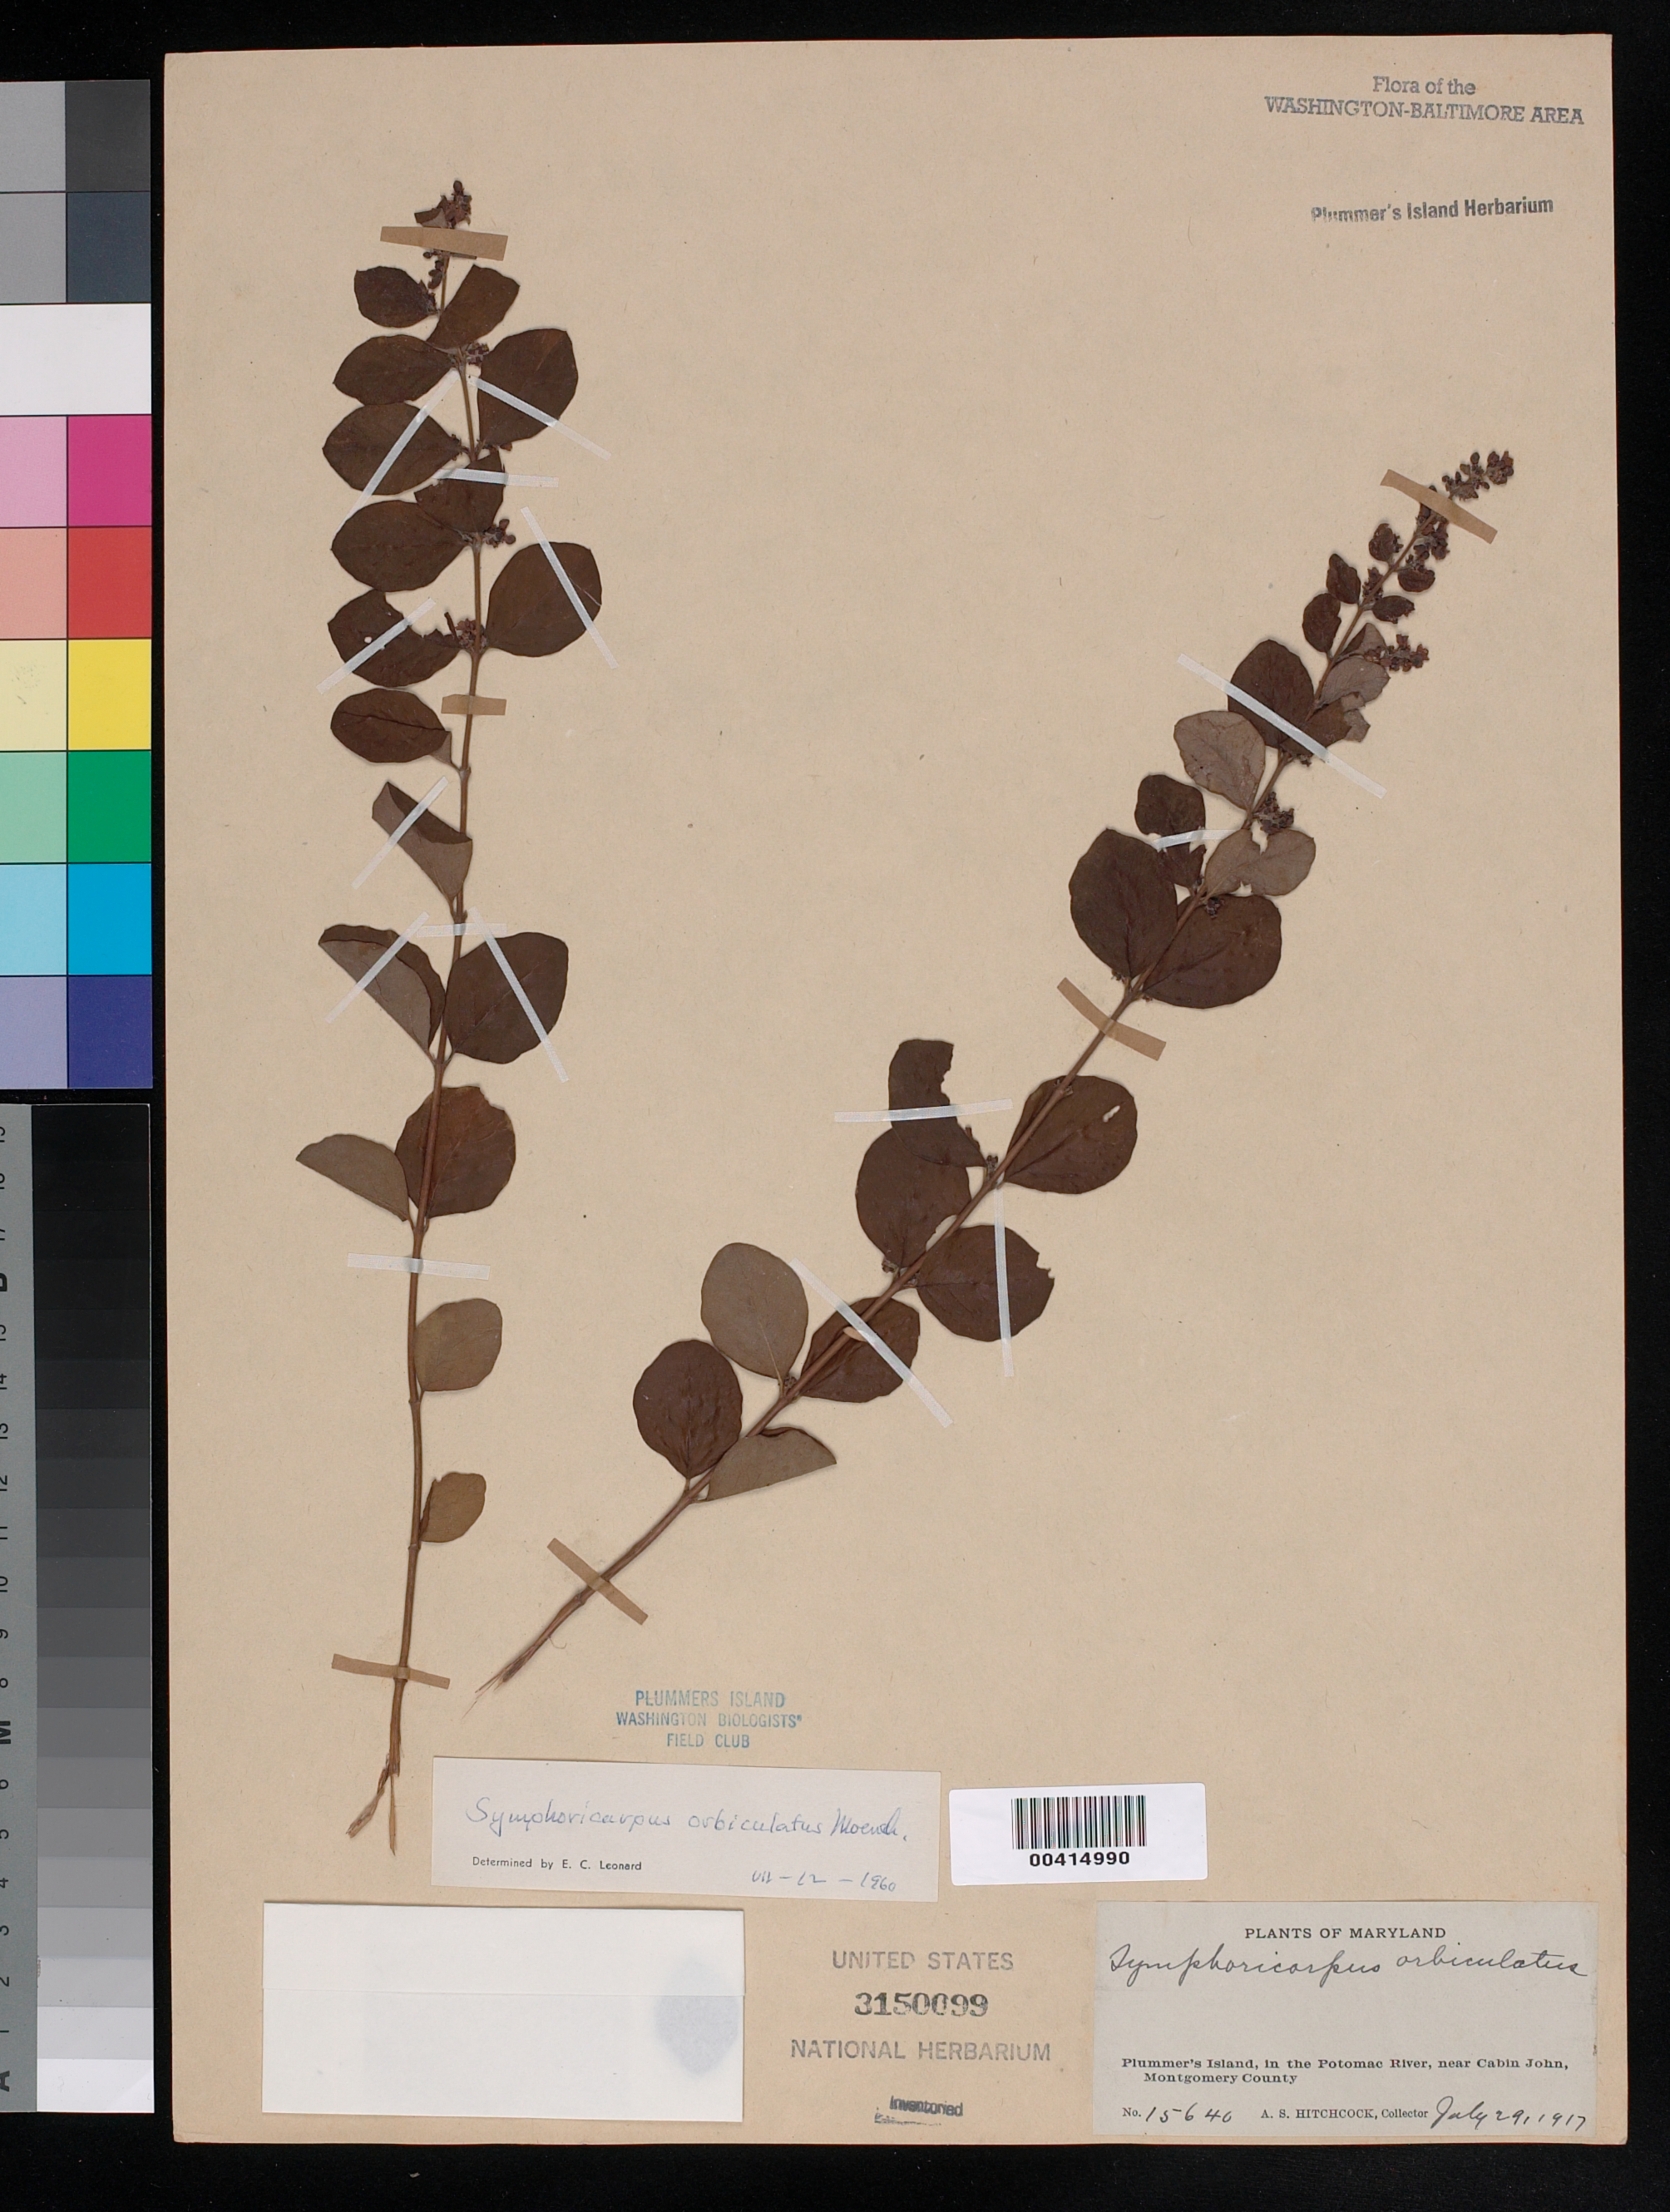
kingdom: Plantae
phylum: Tracheophyta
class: Magnoliopsida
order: Dipsacales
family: Caprifoliaceae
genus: Symphoricarpos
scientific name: Symphoricarpos orbiculatus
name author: Moench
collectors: A. S. Hitchcock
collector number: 15640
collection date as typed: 29 Jul 1917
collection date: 1917-07-29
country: United States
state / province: Maryland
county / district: Montgomery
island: Plummers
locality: Plummer's Island C. & O. Canal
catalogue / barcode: US 3150099